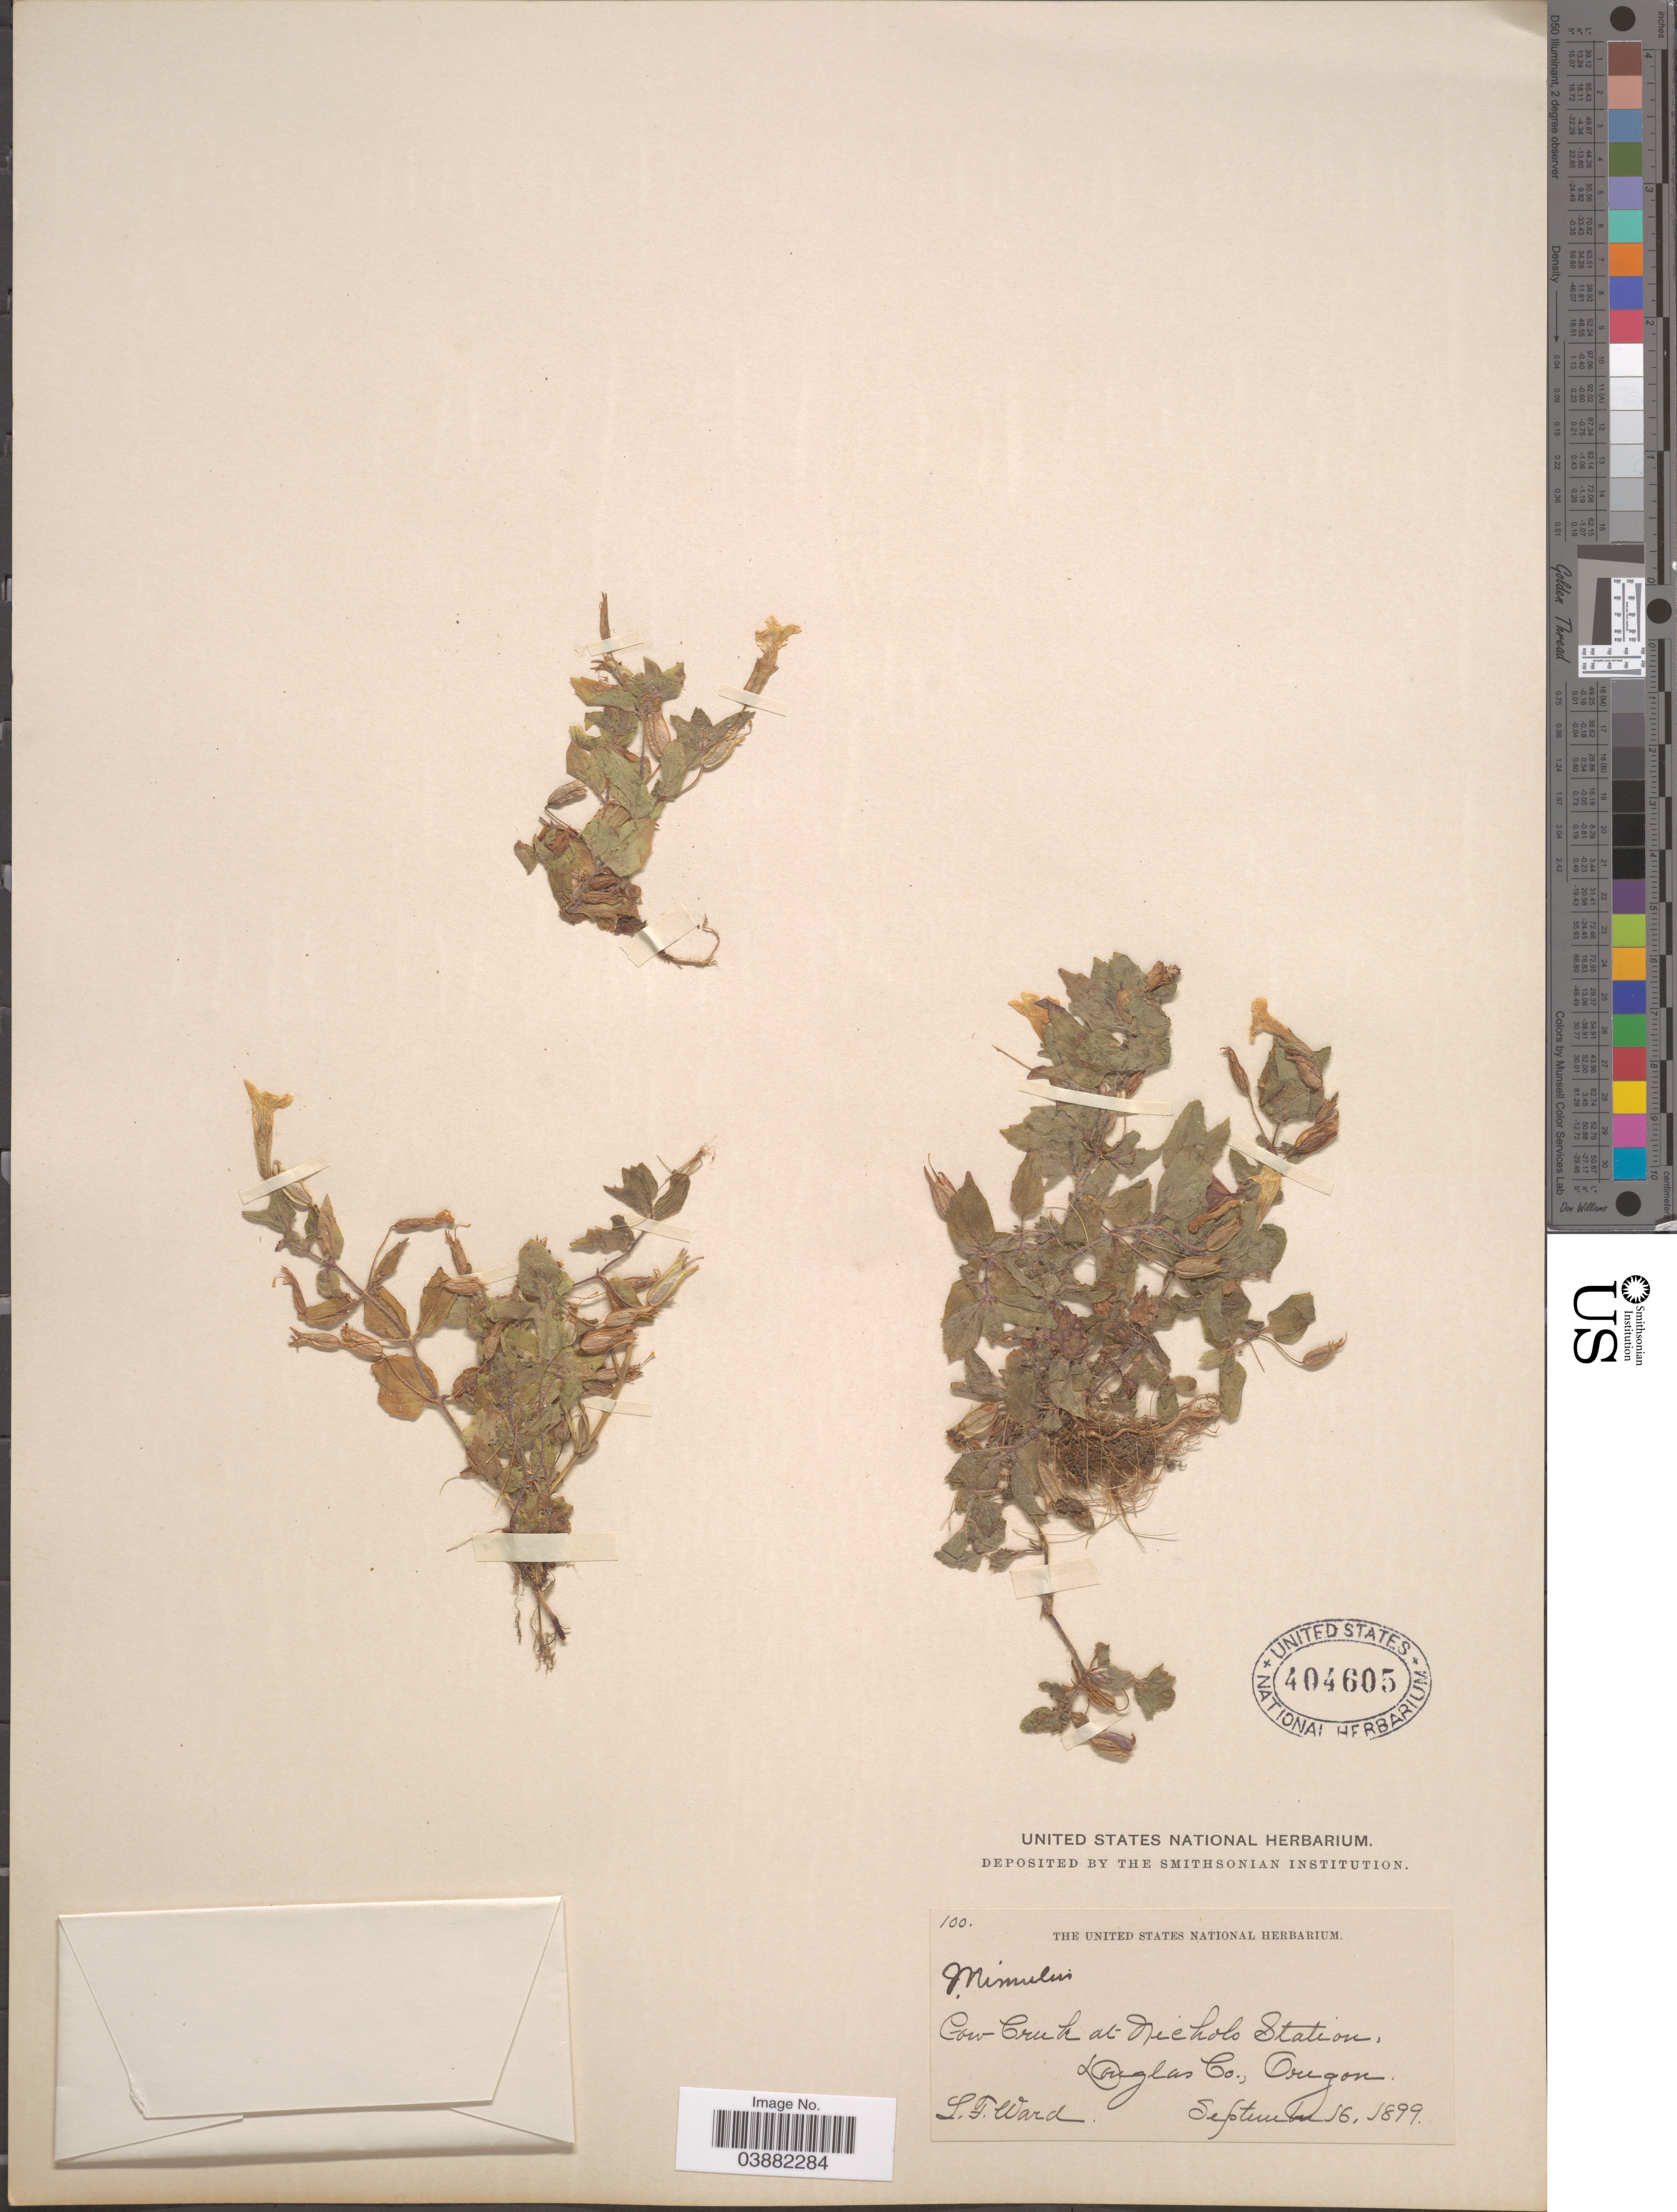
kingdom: Plantae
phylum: Tracheophyta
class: Magnoliopsida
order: Lamiales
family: Phrymaceae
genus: Mimulus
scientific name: Mimulus moschatus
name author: Douglas ex Lindl.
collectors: L. Ward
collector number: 100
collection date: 1899-09-16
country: United States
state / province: Oregon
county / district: Douglas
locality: Cow Creek at Nichols Station, Douglas Co.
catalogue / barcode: US 404605